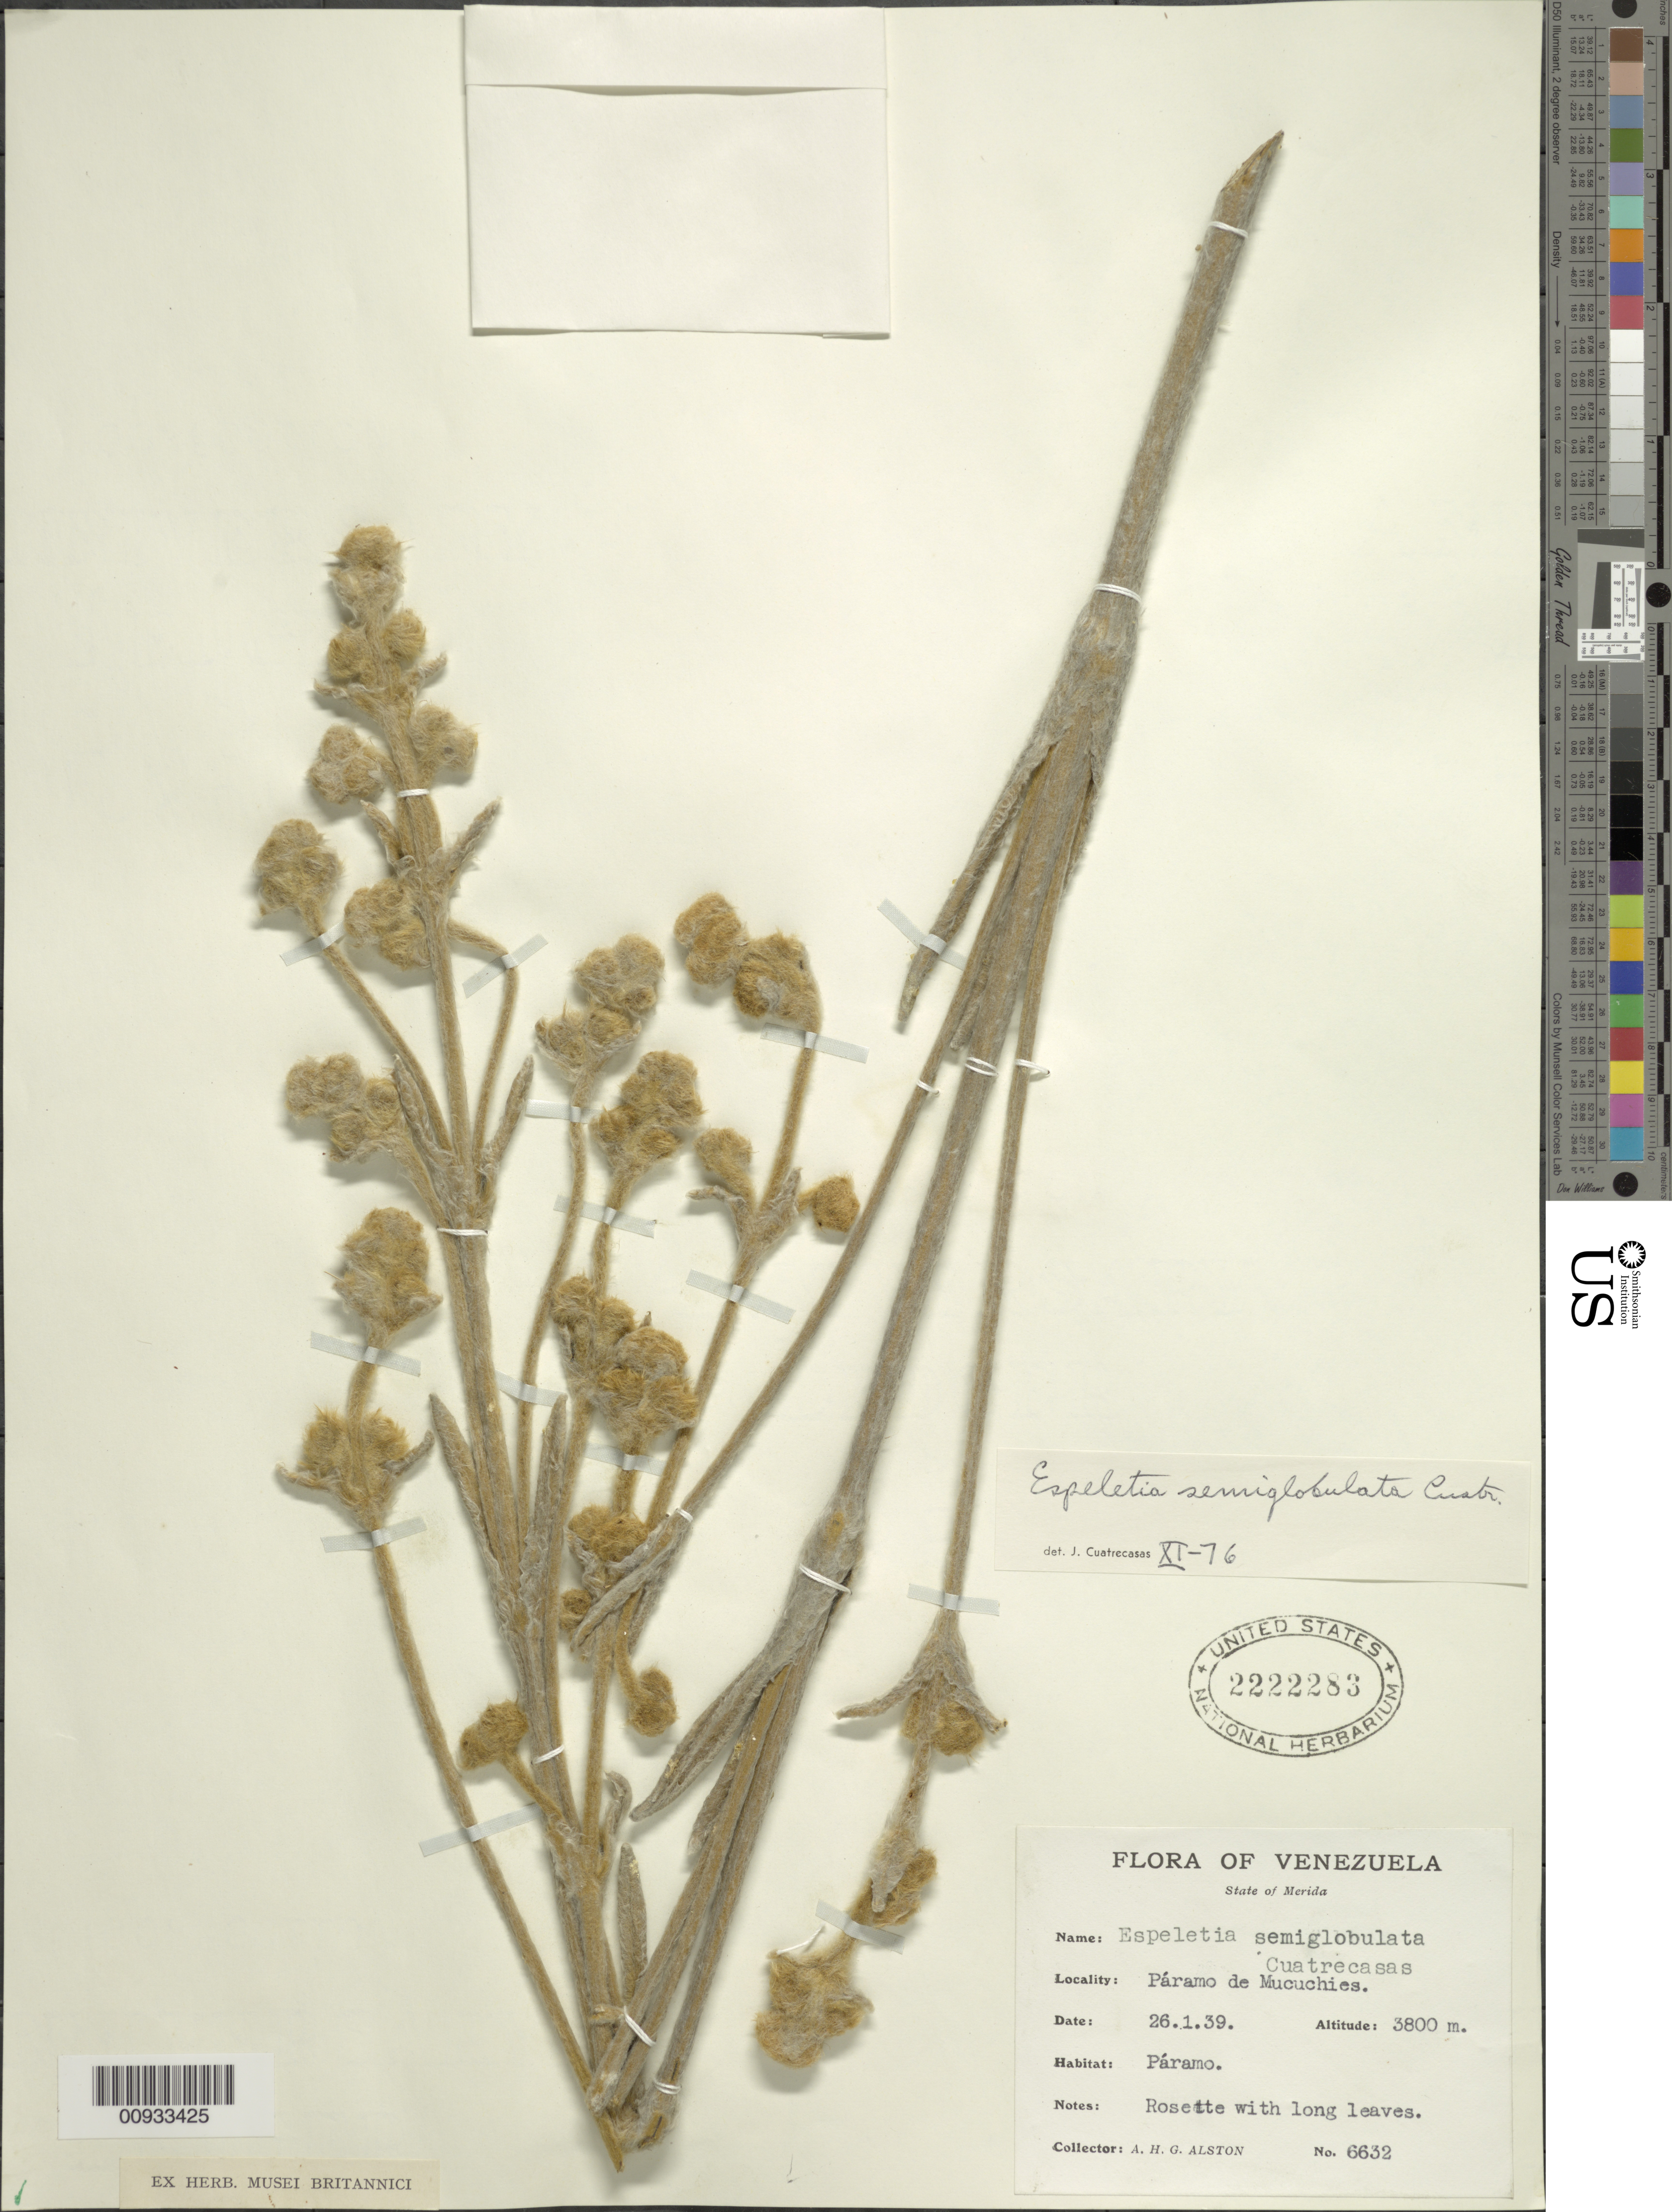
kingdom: Plantae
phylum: Tracheophyta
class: Magnoliopsida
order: Asterales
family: Asteraceae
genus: Espeletia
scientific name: Espeletia semiglobulata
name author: Cuatrec.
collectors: A. H. Alston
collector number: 6632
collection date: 1939-01-26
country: Venezuela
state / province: Mérida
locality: Páramo de Mucuchíes.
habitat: Páramo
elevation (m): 3800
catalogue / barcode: US 2222283